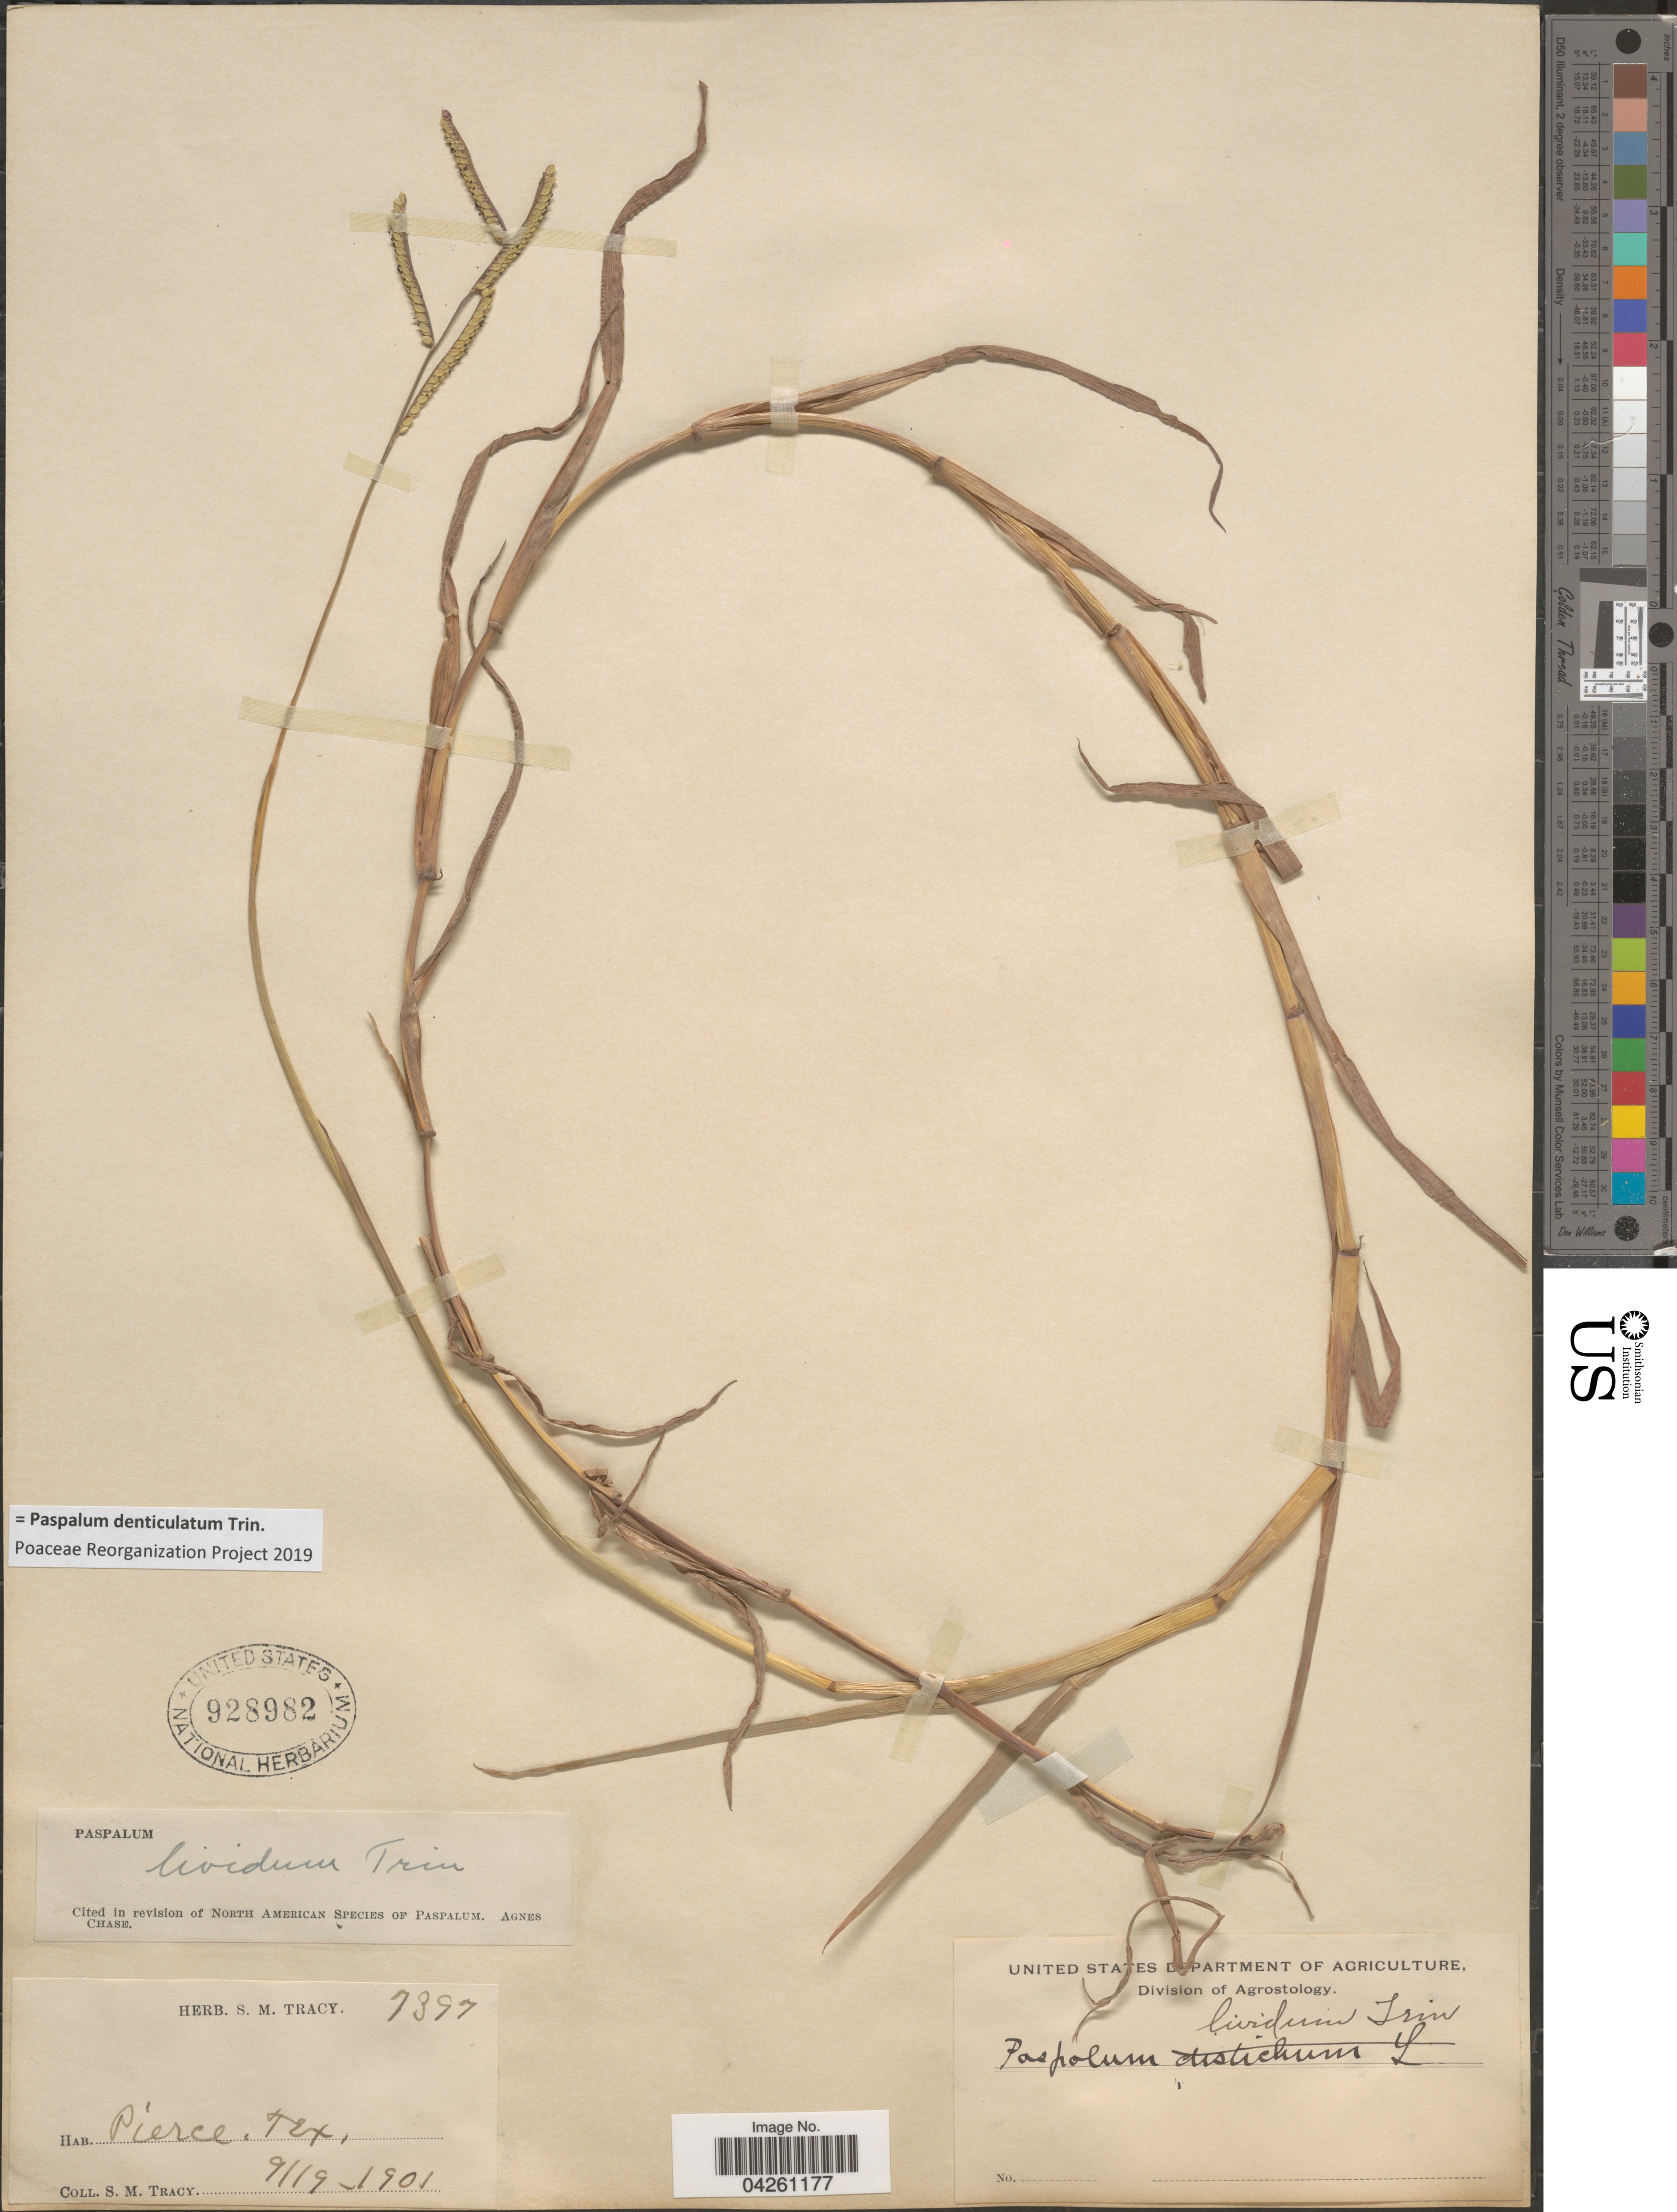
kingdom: Plantae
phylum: Tracheophyta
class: Liliopsida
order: Poales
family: Poaceae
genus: Paspalum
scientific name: Paspalum denticulatum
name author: Trin.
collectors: S. M. Tracy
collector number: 7397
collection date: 1901-09-19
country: United States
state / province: Texas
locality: Pierce.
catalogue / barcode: US 928982